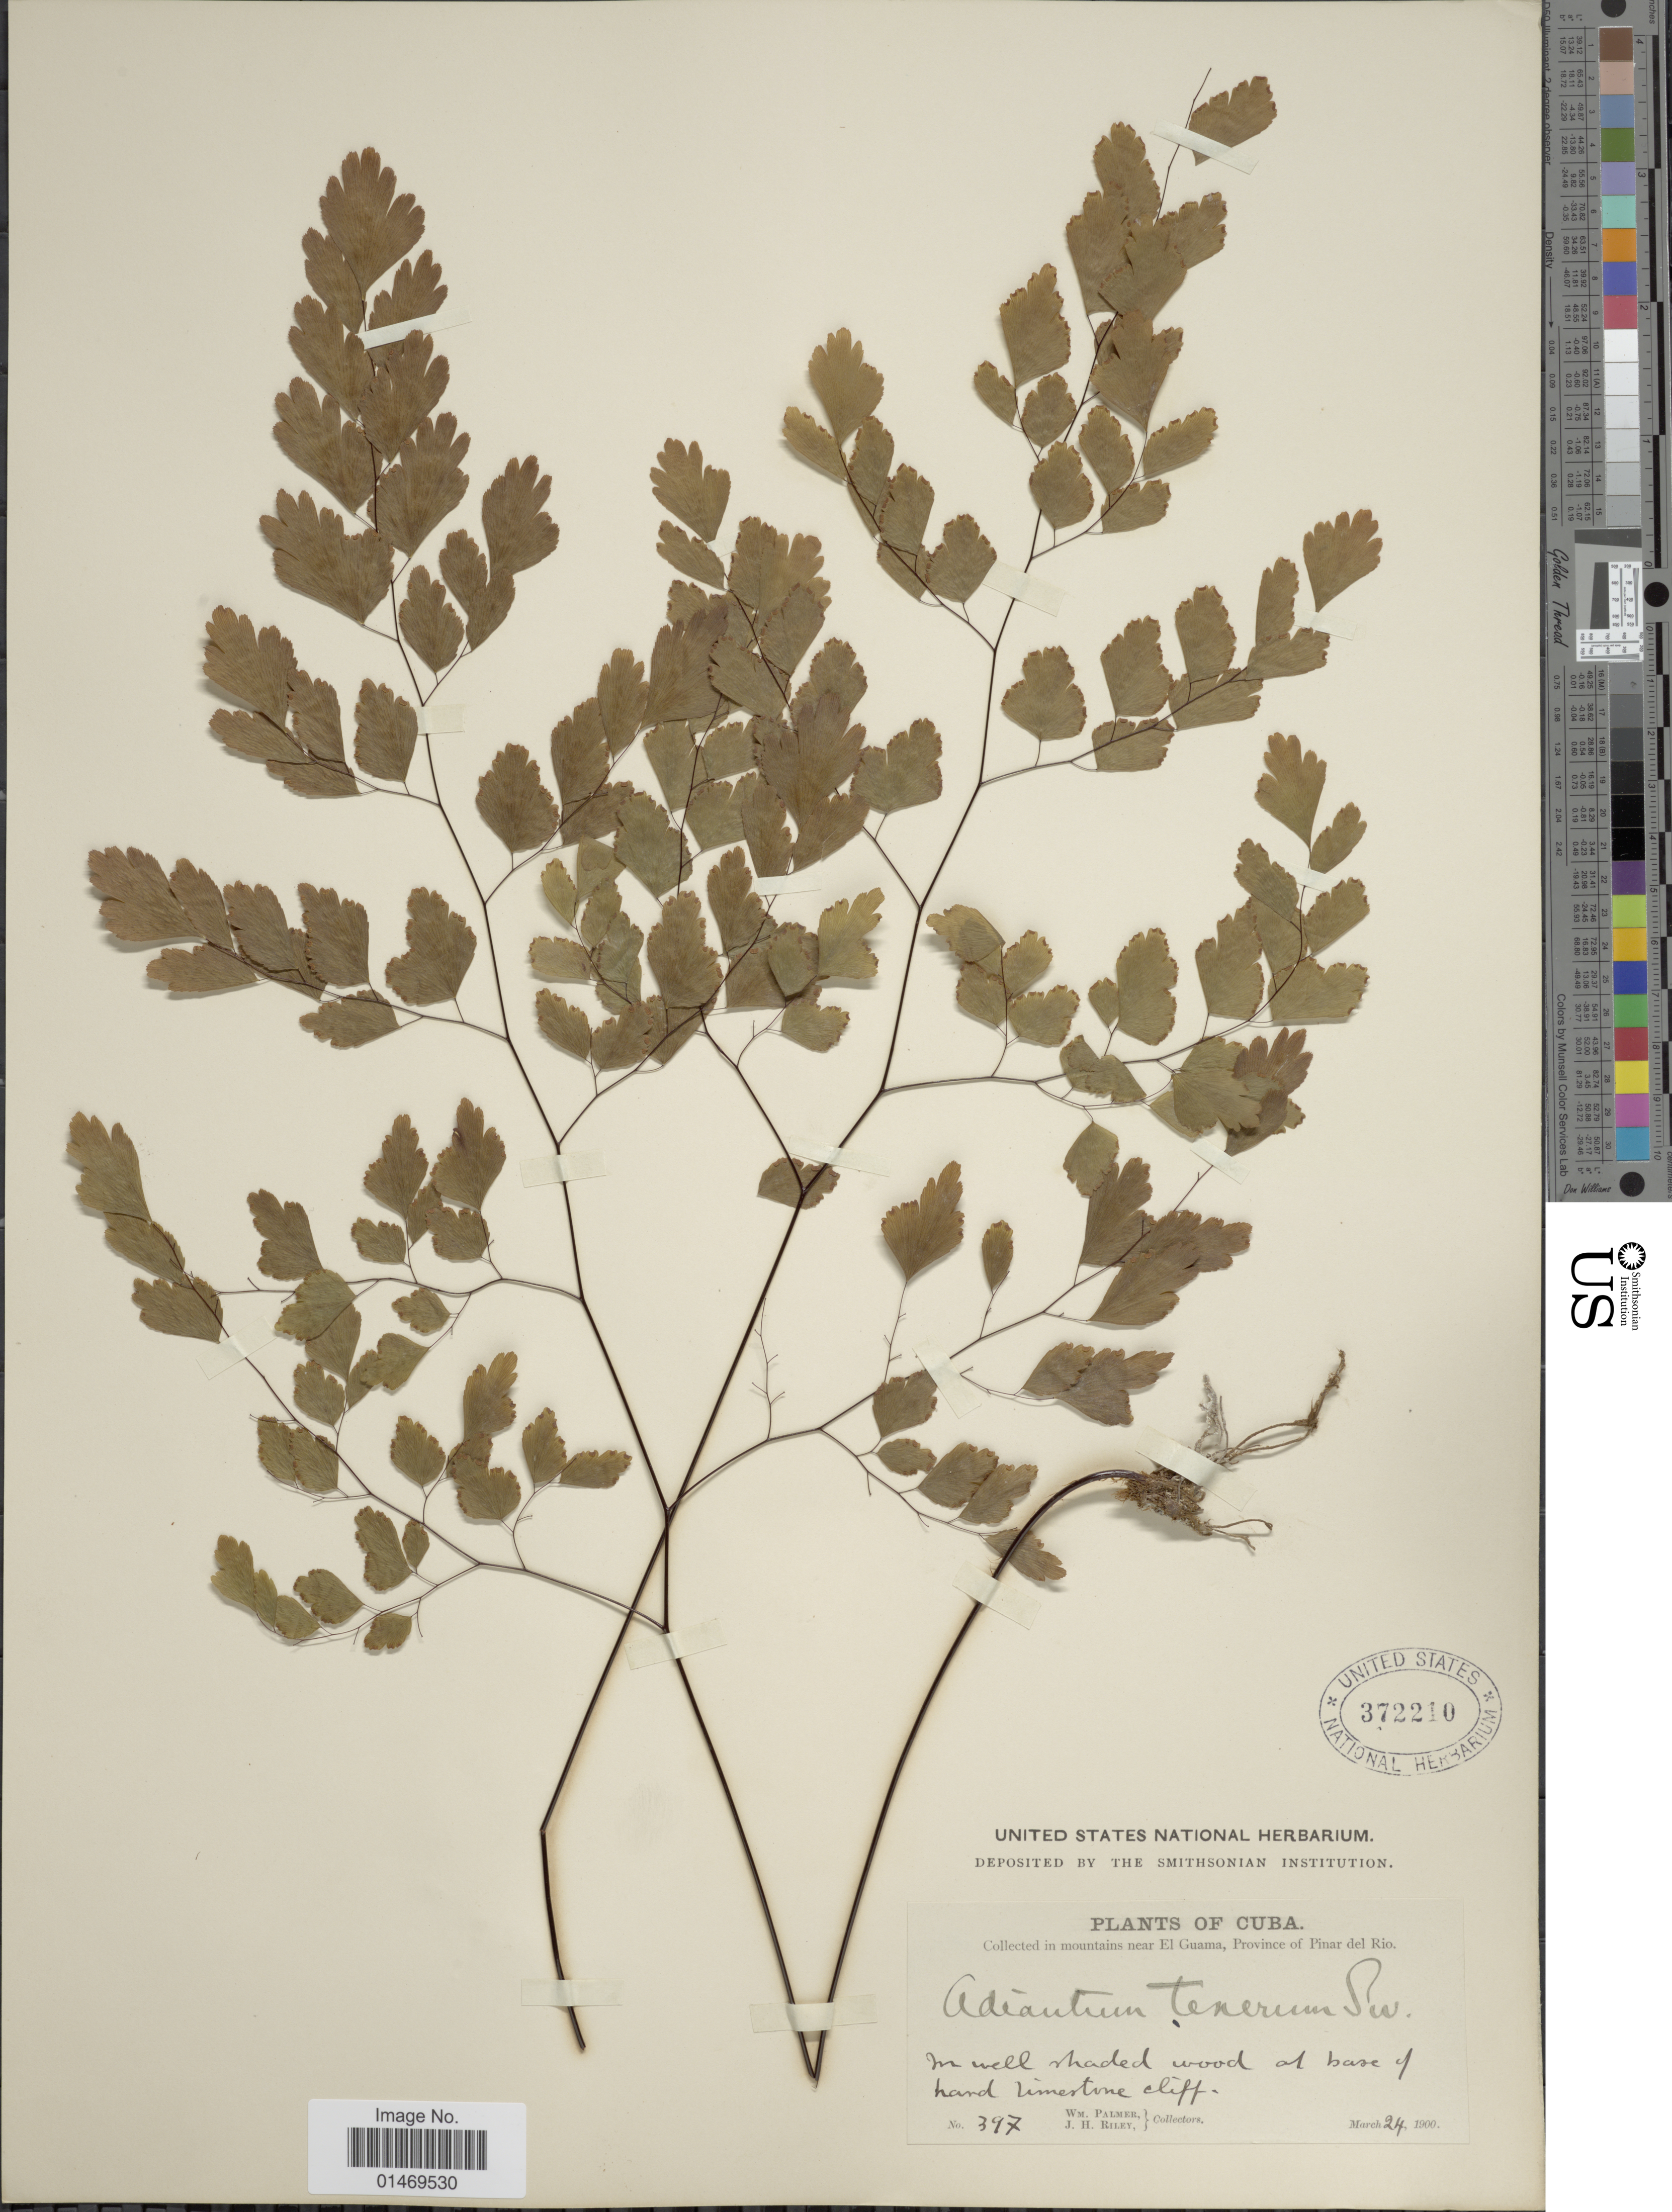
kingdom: Plantae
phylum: Tracheophyta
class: Polypodiopsida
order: Polypodiales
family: Pteridaceae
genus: Adiantum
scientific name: Adiantum tenerum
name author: Sw.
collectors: W. Palmer & J. H. Riley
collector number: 397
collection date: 1900-03-24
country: Cuba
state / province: Pinar del Río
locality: In mountains near El Guama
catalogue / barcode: US 372210